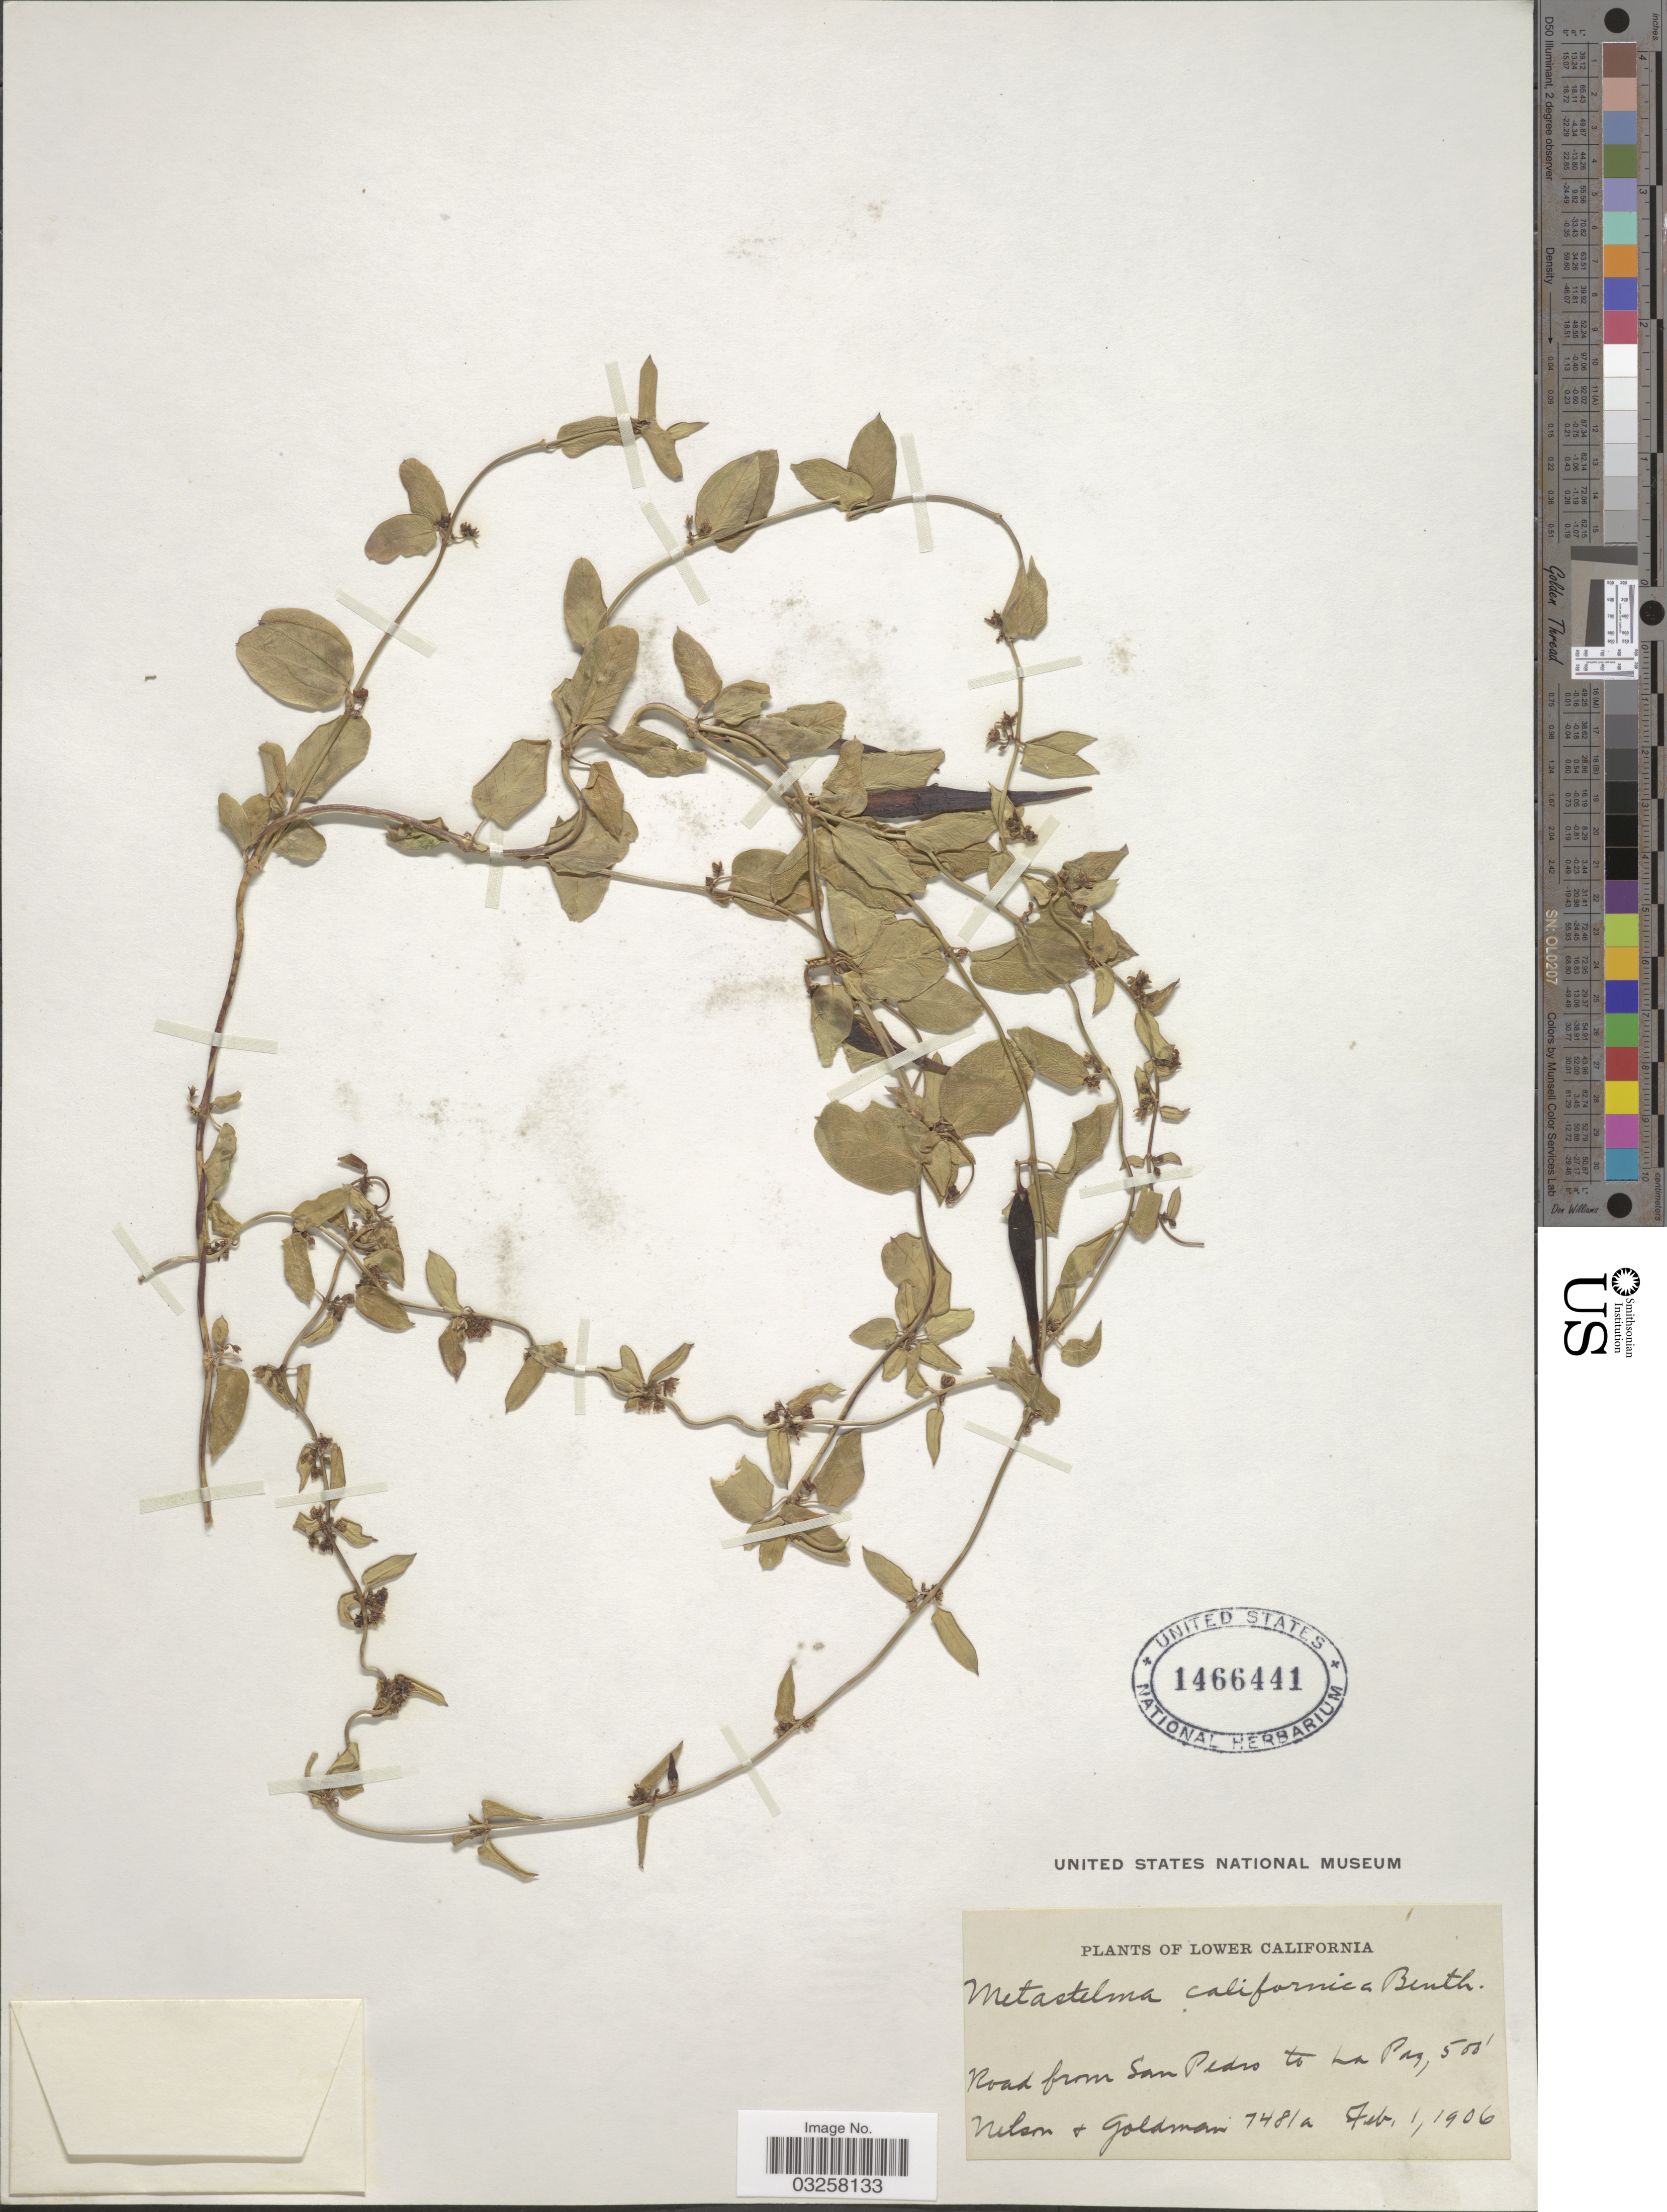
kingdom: Plantae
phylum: Tracheophyta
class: Magnoliopsida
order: Gentianales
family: Apocynaceae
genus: Metastelma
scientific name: Metastelma californicum subsp. californicum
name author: Benth.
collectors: Nelson, -- & -- Goldman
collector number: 7481a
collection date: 1906-02-01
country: Mexico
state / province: Baja California Norte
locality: Lower California, Road from San Pedro to La Paz.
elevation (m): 152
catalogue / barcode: US 1466441